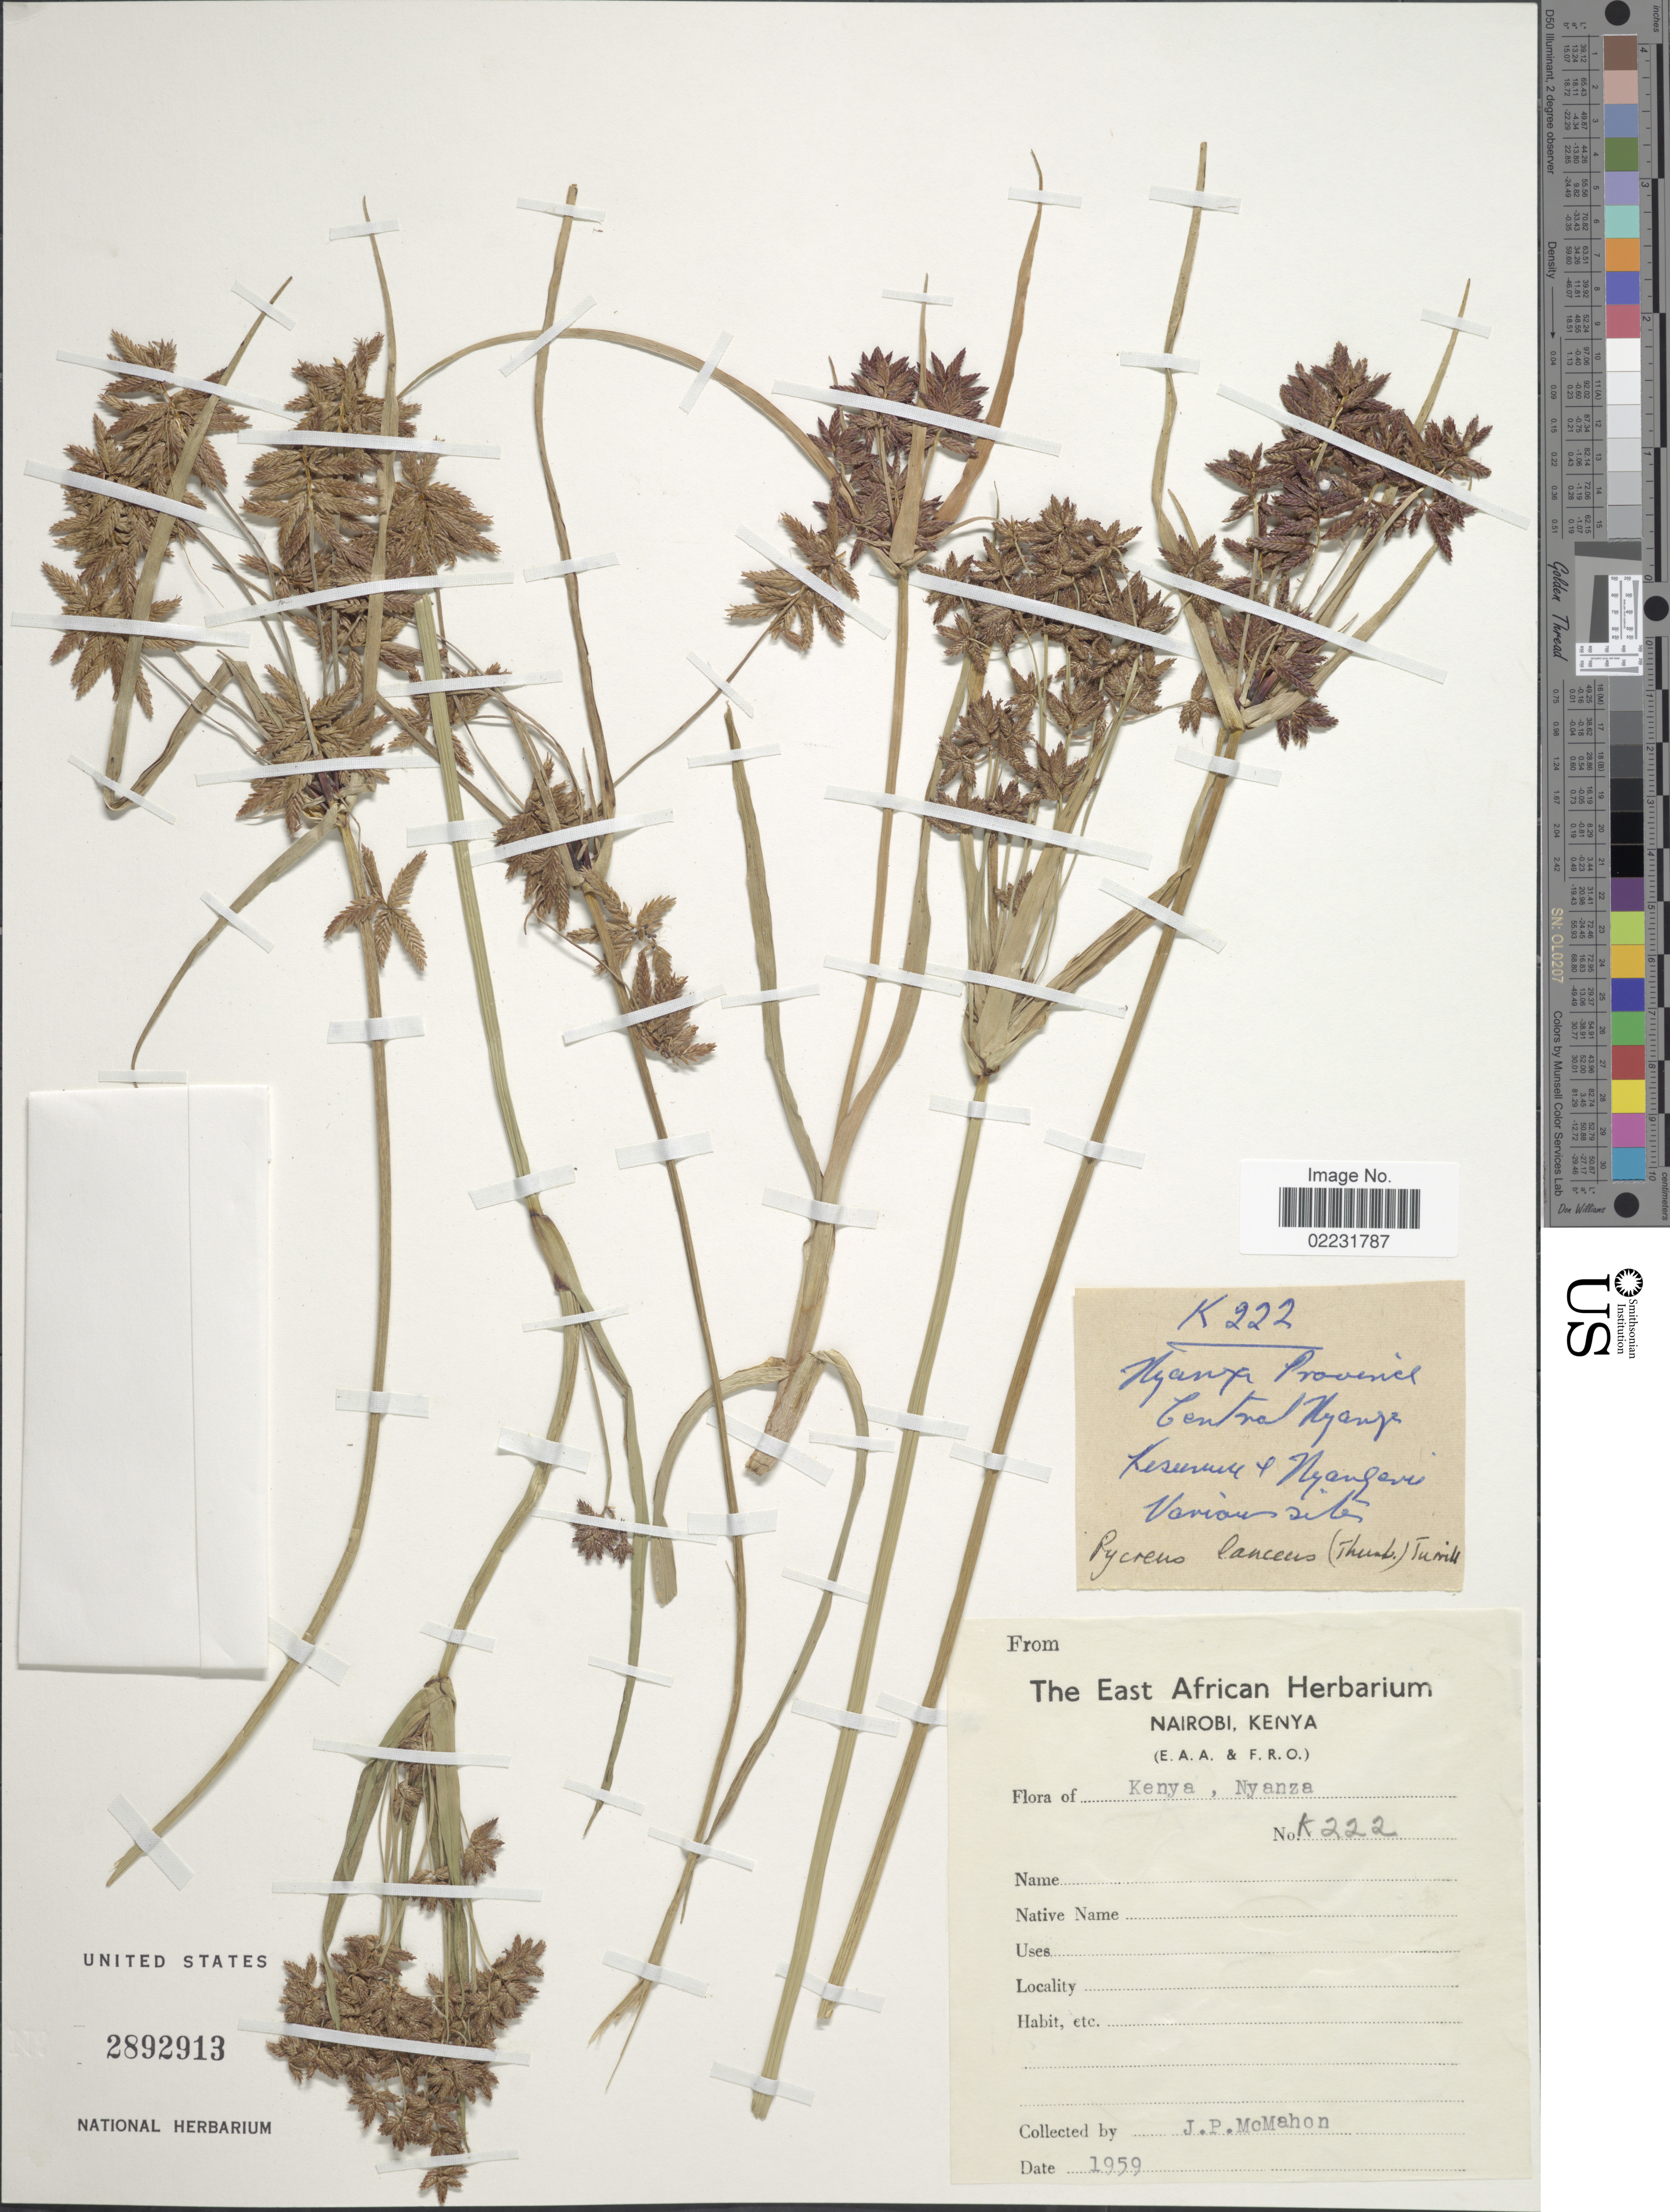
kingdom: Plantae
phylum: Tracheophyta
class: Liliopsida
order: Poales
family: Cyperaceae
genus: Cyperus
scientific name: Cyperus nitidus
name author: Lam.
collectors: J. Mcmahon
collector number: K222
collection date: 1959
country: Kenya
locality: Nyanza Province, Central Nyanza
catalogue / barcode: US 2892913